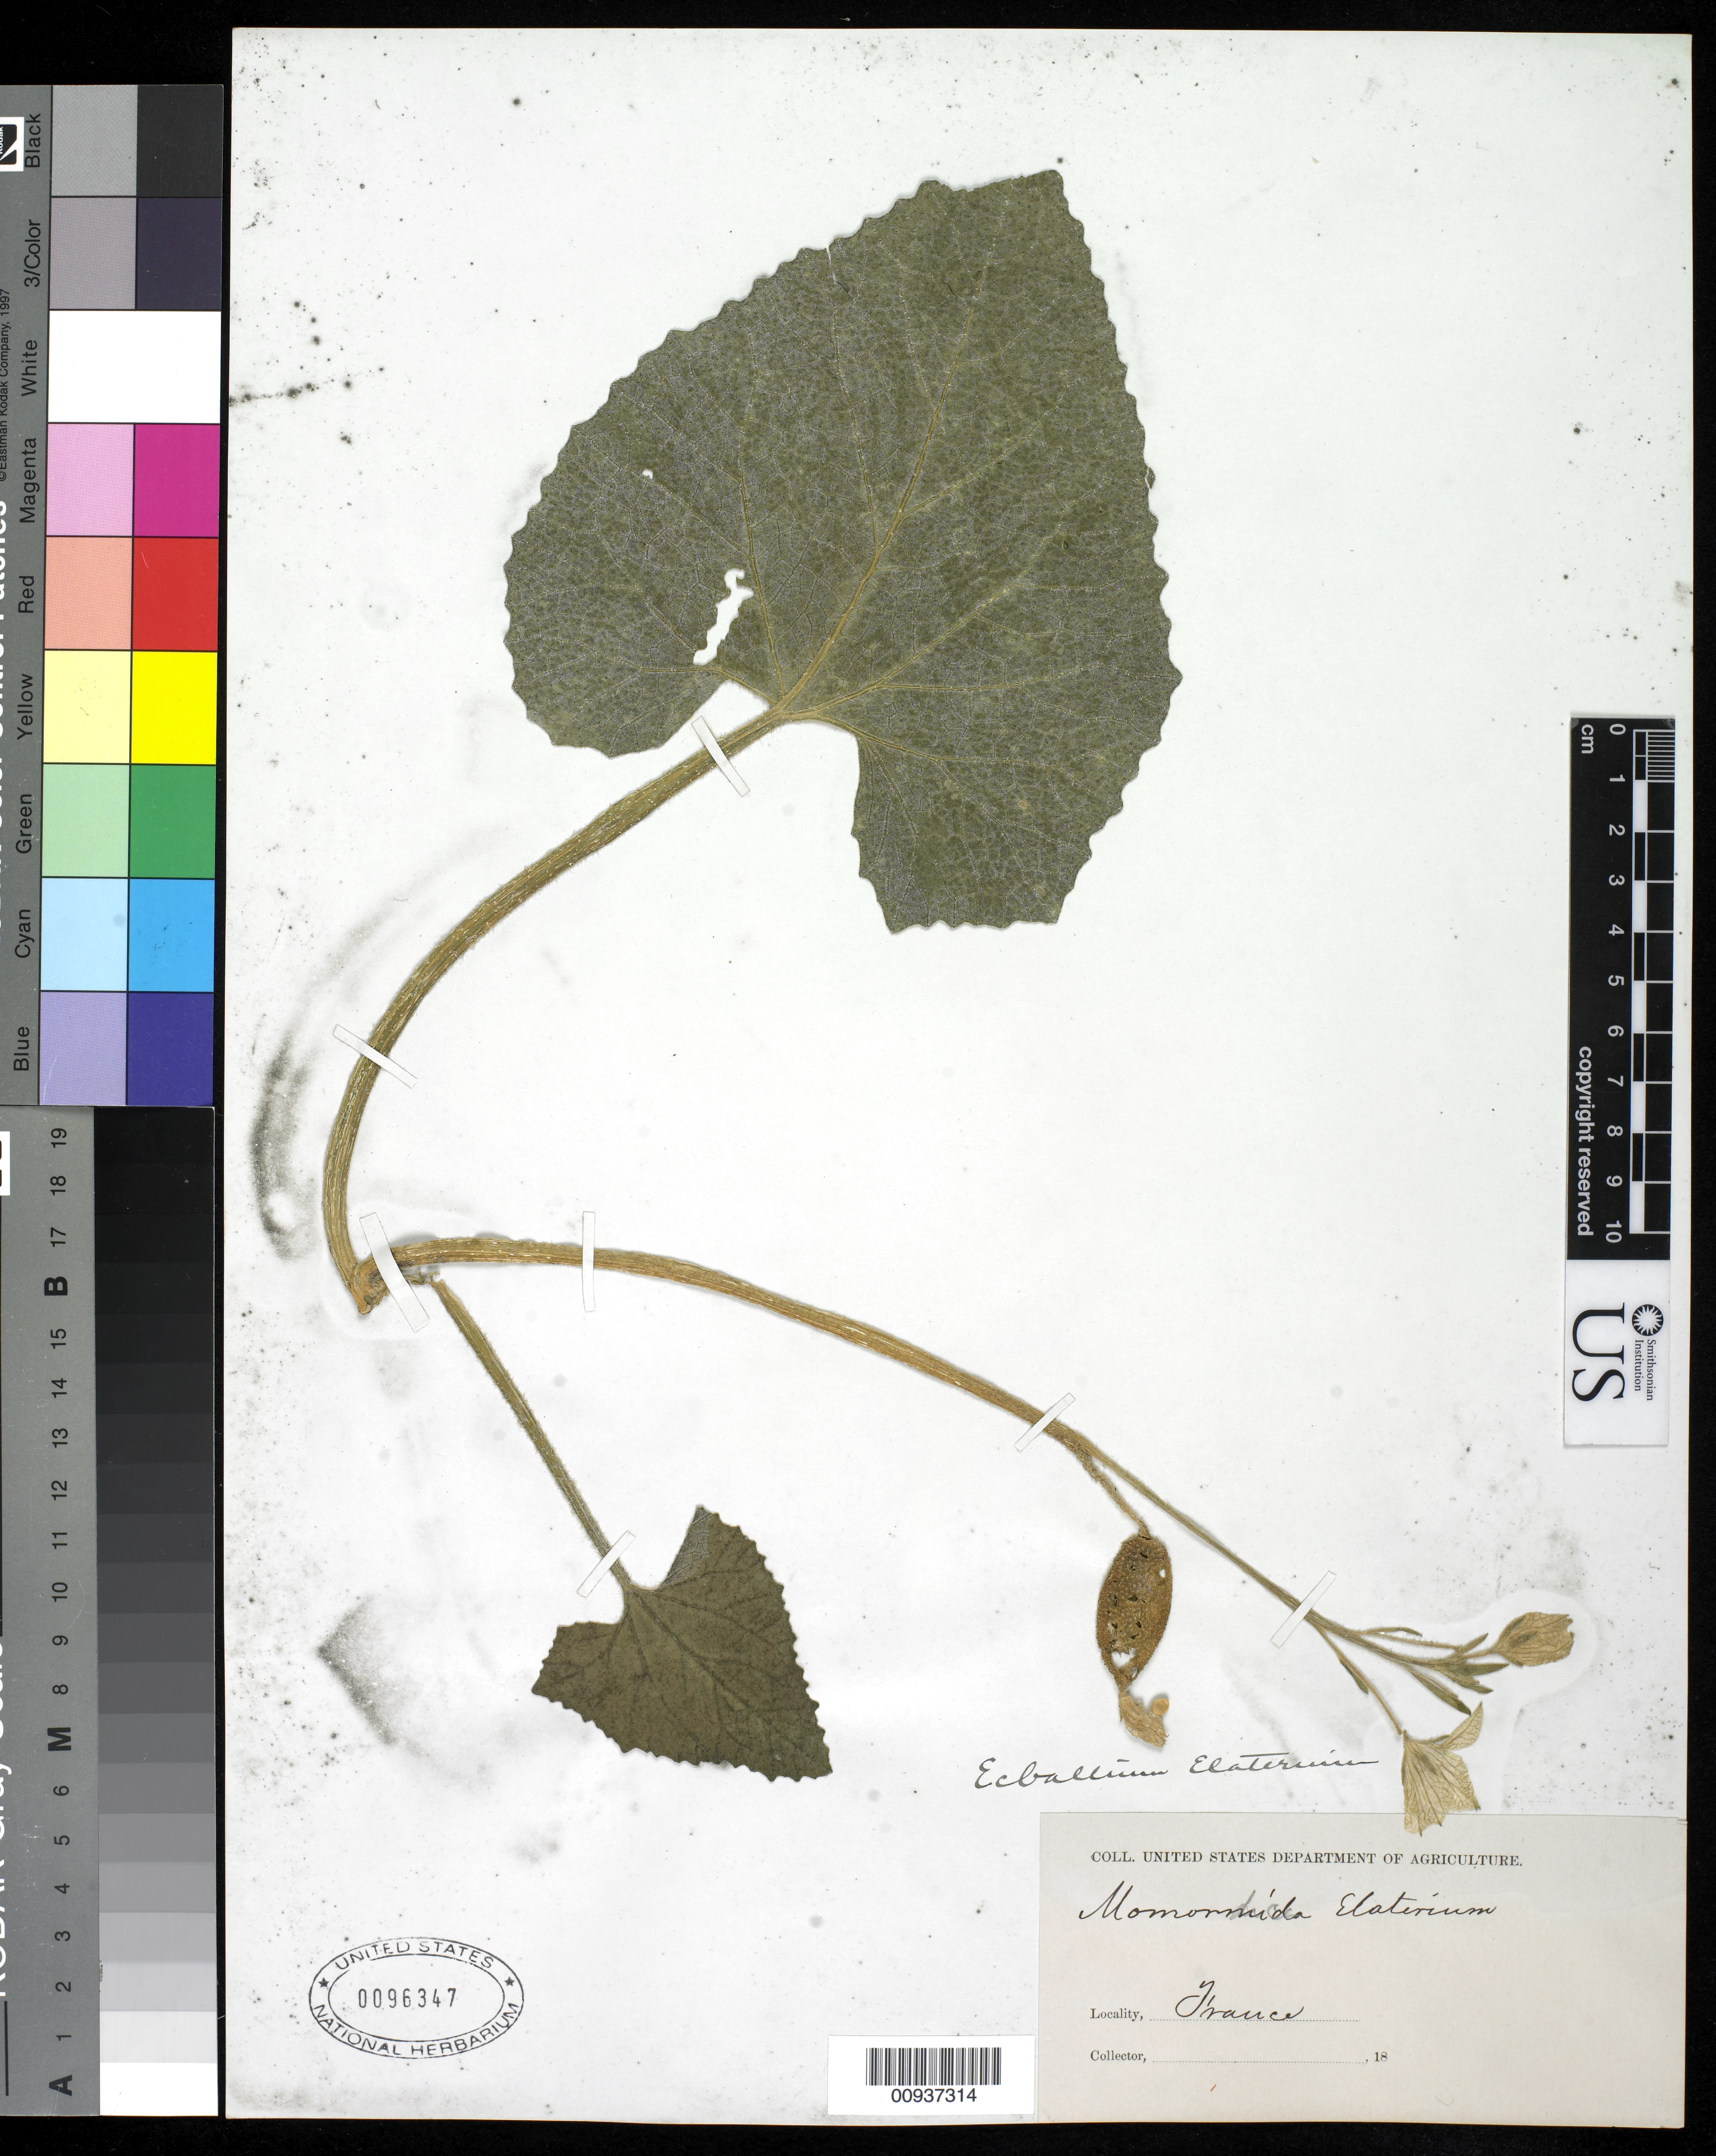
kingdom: Plantae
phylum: Tracheophyta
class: Magnoliopsida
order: Cucurbitales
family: Cucurbitaceae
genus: Ecballium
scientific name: Ecballium elaterium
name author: (L.) A. Rich.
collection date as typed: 1800 to -- --- 1899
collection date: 1800/1899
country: France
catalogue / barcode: US 96347